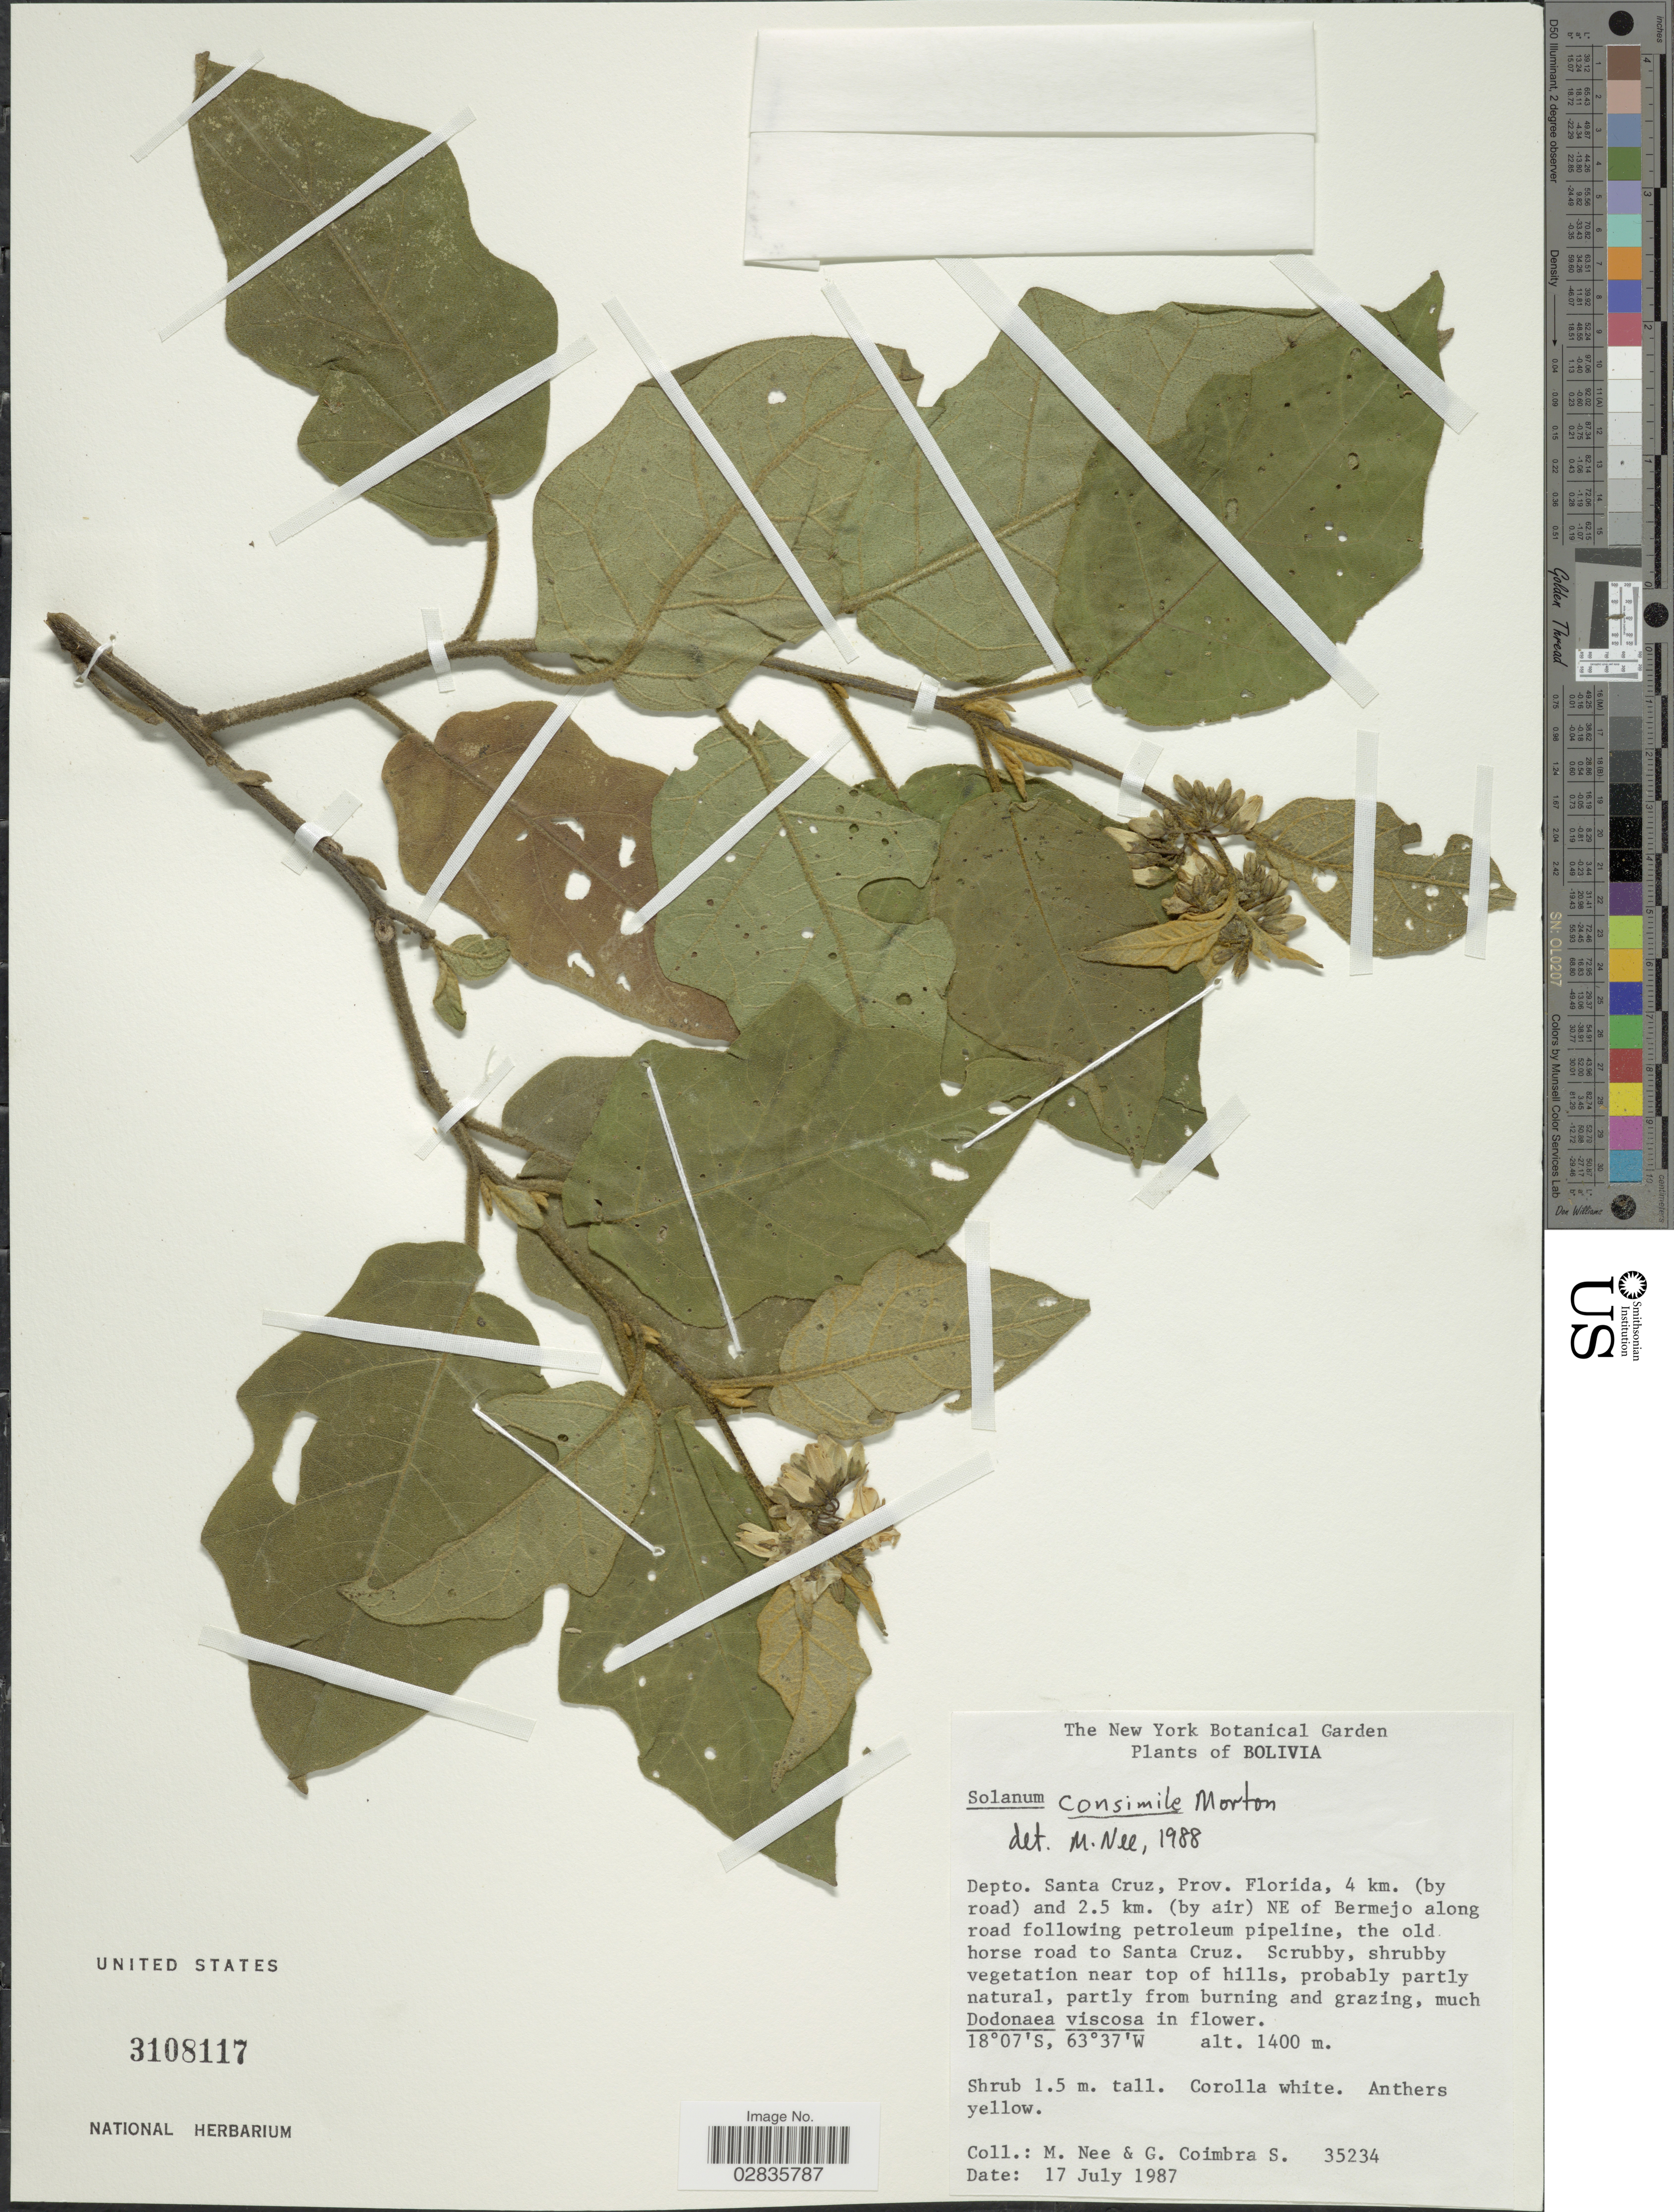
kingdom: Plantae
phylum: Tracheophyta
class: Magnoliopsida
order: Solanales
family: Solanaceae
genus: Solanum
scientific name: Solanum consimile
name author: C.V. Morton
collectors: M. Nee & G. Coimbra S.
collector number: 35234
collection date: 1987-07-17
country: Bolivia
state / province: Santa Cruz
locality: Depto. Santa Cruz, Prov. Florida, 4 km. (by road) and 2.5 km. (by air) NE of Bermejo along road following petroleum pipeline, the old horse road to Santa Cruz.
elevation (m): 1400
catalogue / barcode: US 3108117